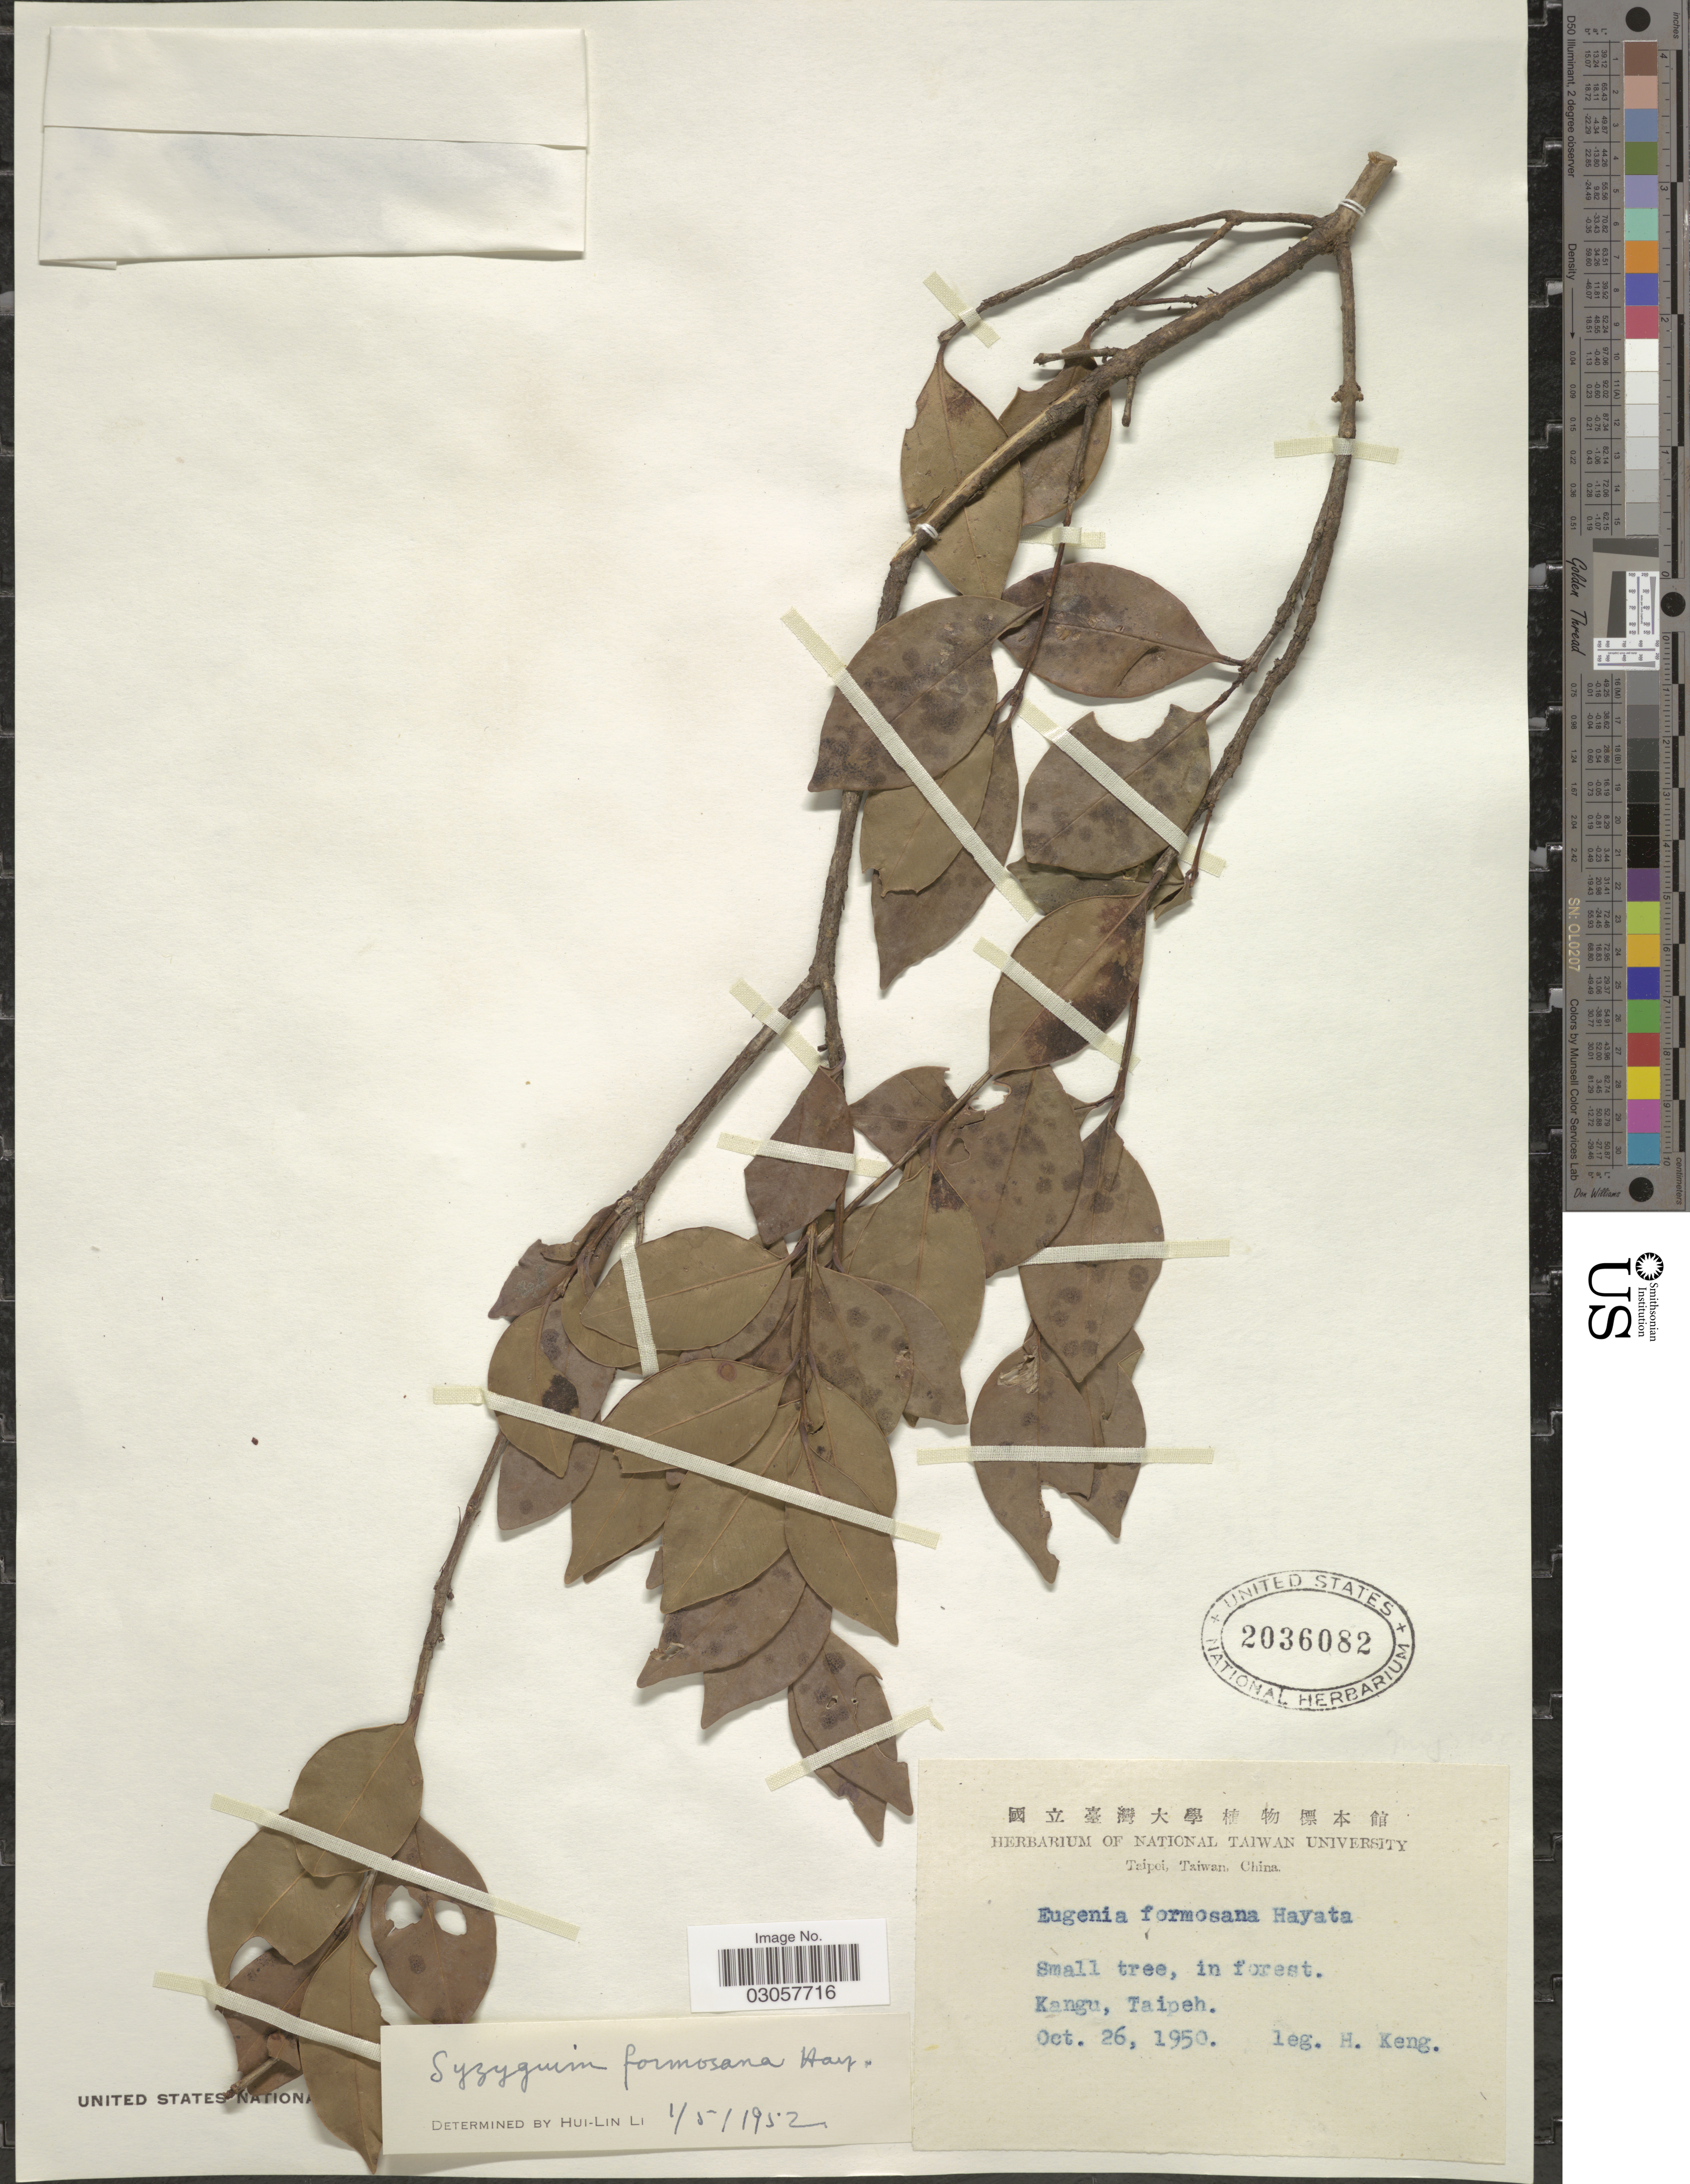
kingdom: Plantae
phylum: Tracheophyta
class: Magnoliopsida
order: Myrtales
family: Myrtaceae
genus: Syzygium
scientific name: Syzygium formosanum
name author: (Hayata) Mori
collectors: H. Keng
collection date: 1950-10-26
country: Taiwan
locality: Kangu, Taipeh.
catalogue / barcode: US 2036082